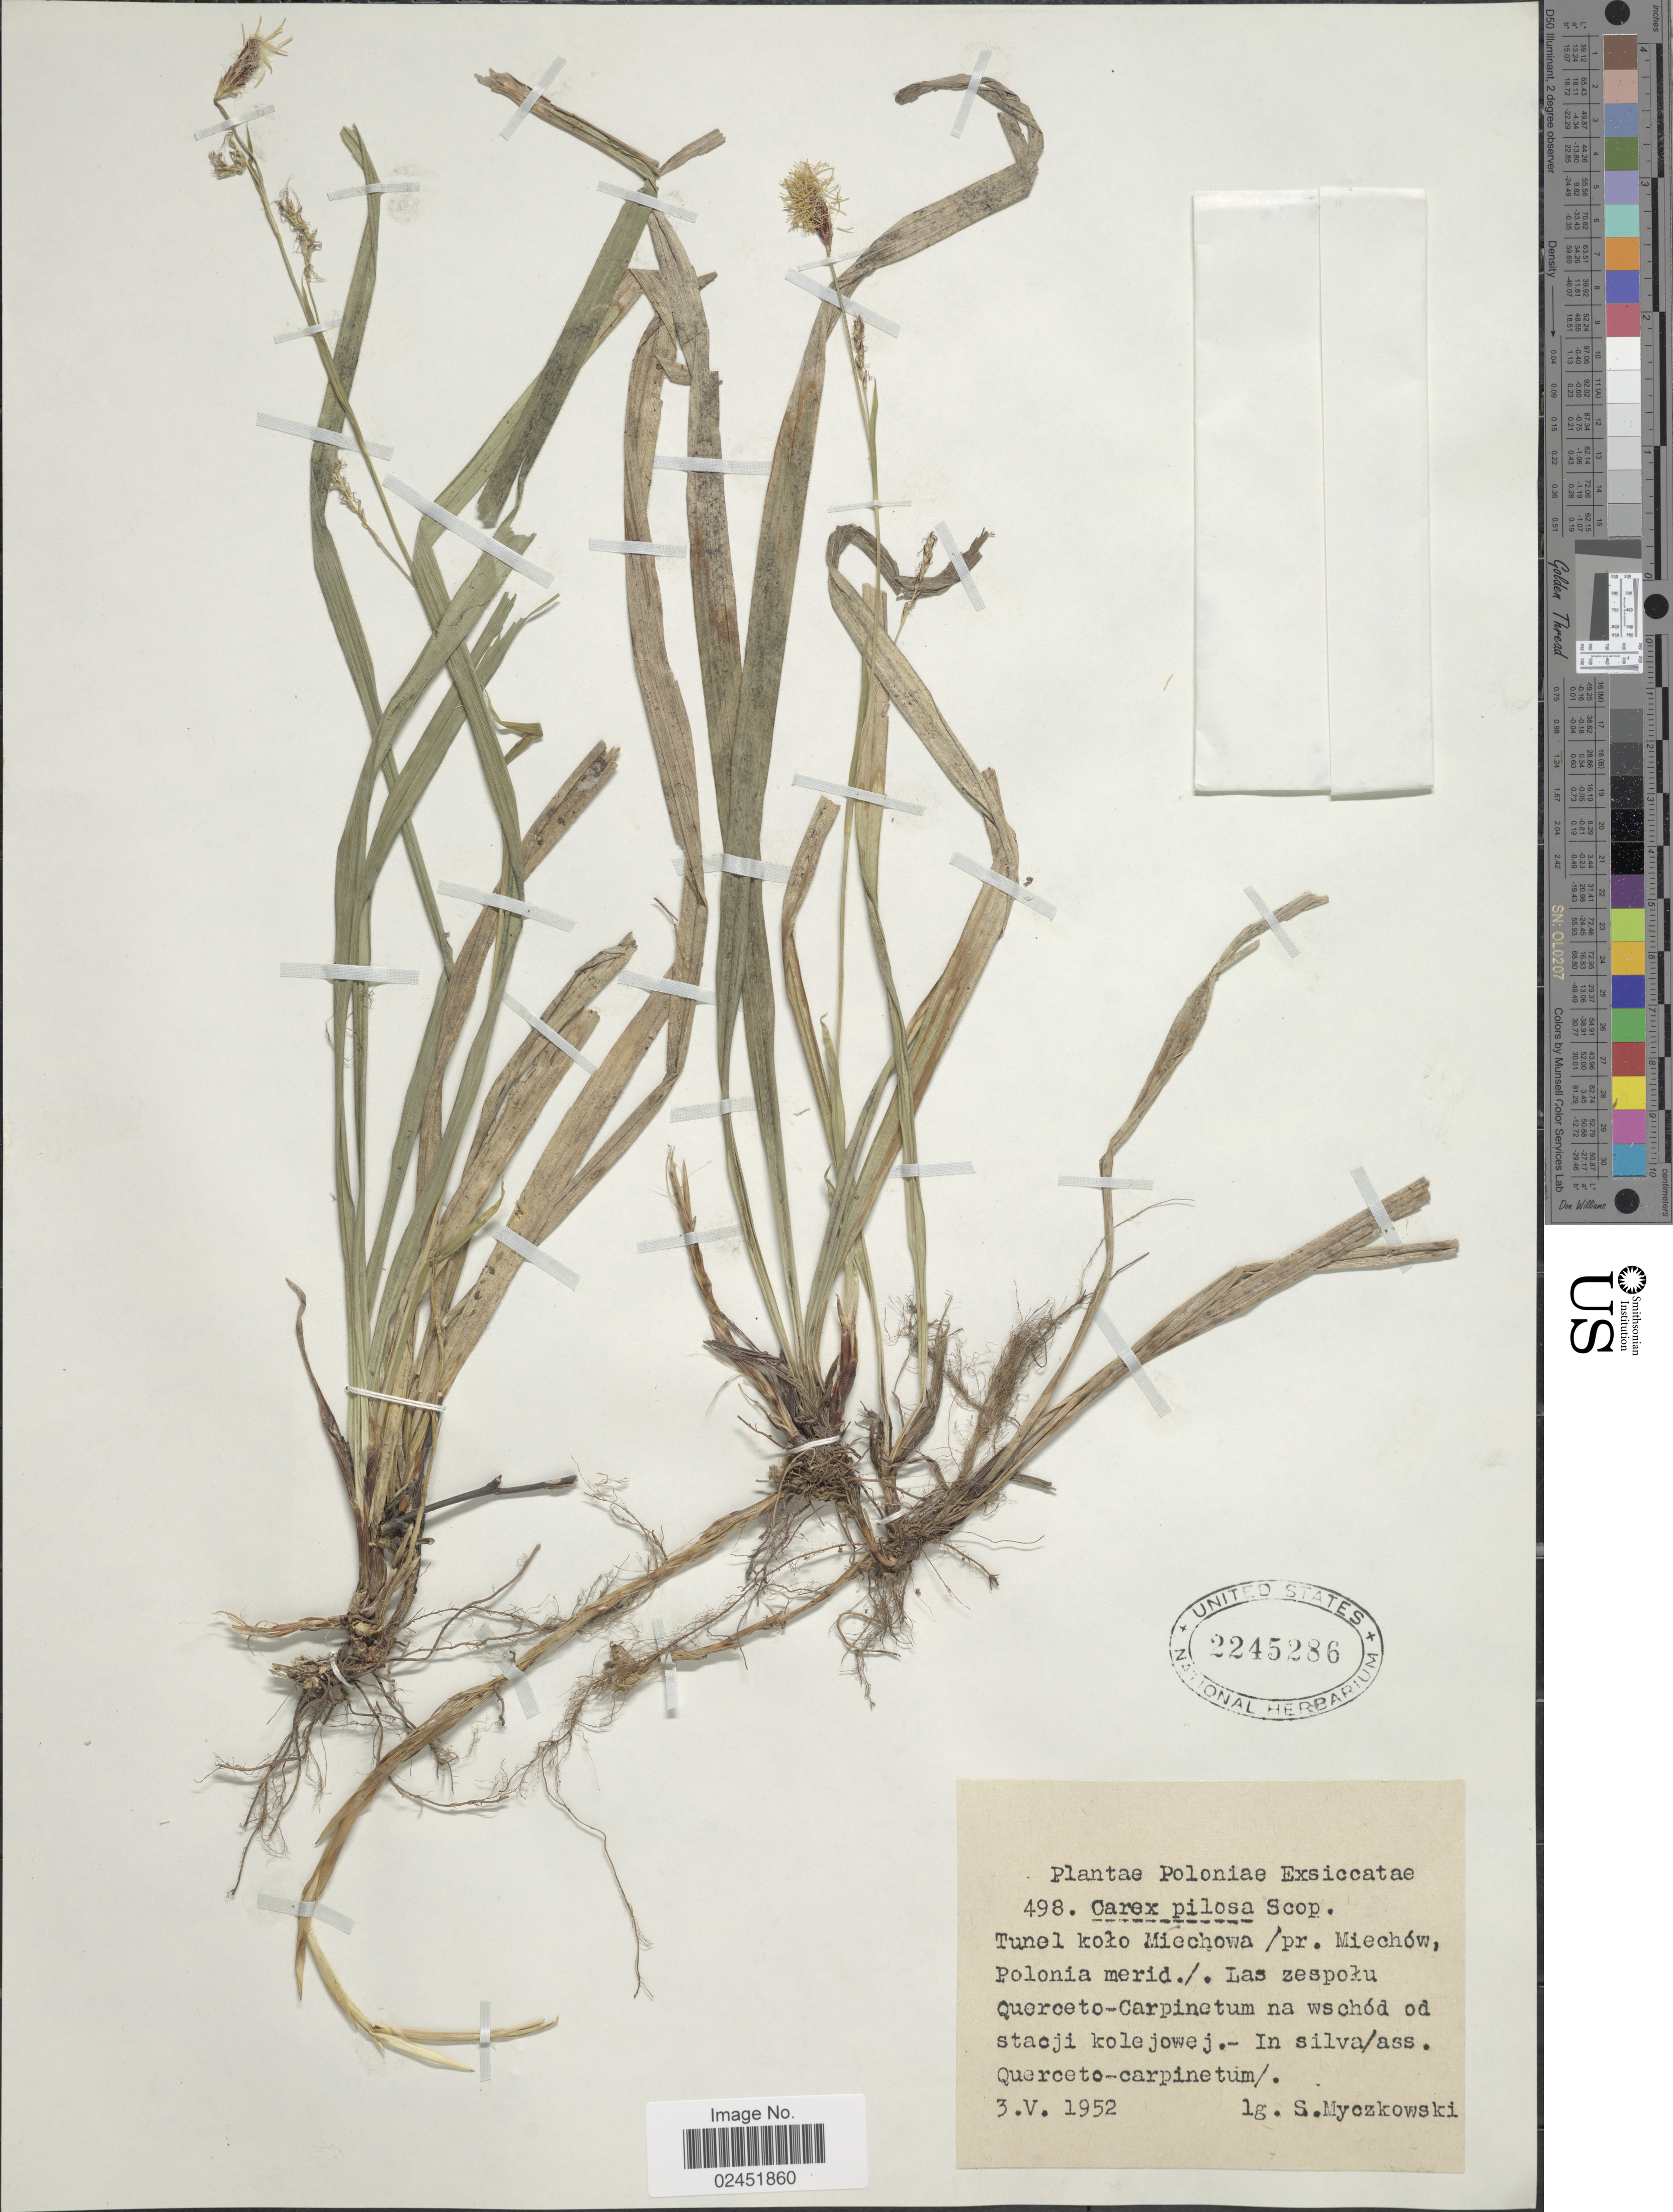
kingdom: Plantae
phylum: Tracheophyta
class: Liliopsida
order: Poales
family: Cyperaceae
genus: Carex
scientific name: Carex pilosa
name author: Scop.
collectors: S. Myczkowski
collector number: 498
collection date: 1952-05-03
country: Poland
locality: Poloniae. Tunel kolo Miechow/ pr. Miechow, Polonia merid./. Las zespolu Querceto-Carpinetum na wschod od stacji kolejowej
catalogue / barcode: US 2245286